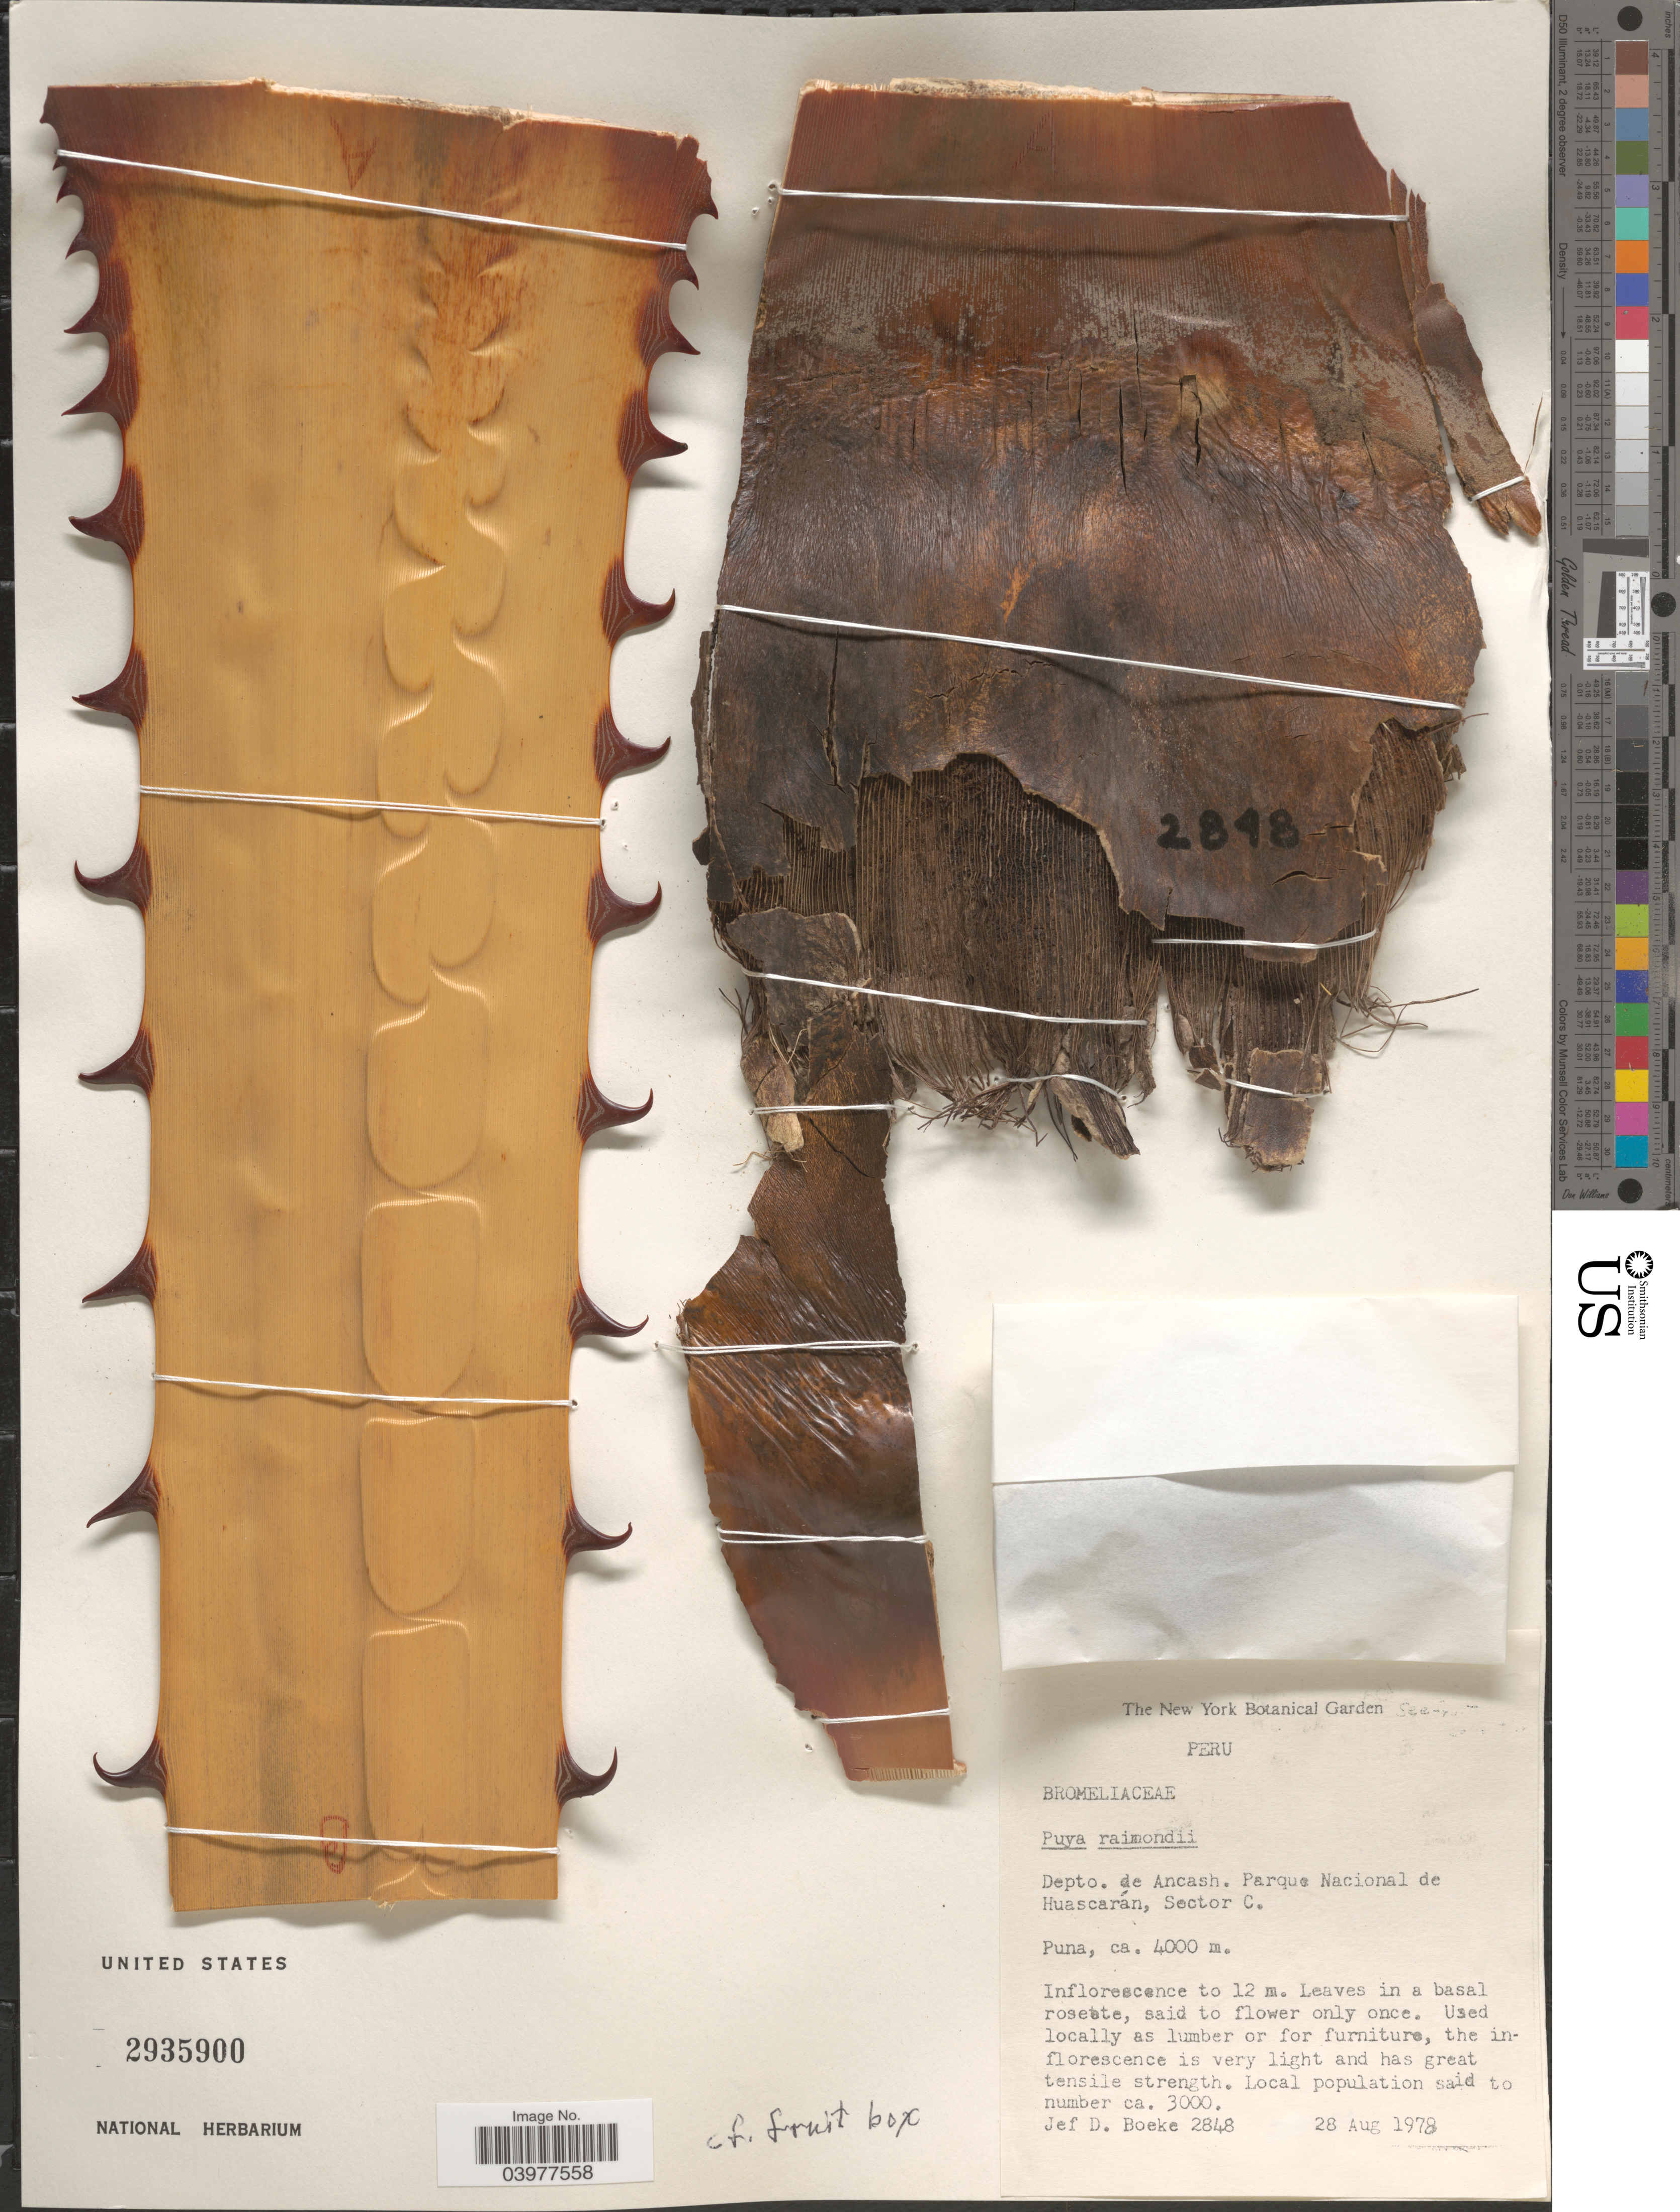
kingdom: Plantae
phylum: Tracheophyta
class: Liliopsida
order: Poales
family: Bromeliaceae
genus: Puya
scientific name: Puya raimondii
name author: Harms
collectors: J. Boeke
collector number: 2848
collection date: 1978-08-28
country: Peru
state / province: Ancash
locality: Depto. de Ancash. Parque Nacional de Huascarán, Sector C.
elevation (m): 4000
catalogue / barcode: US 2935900